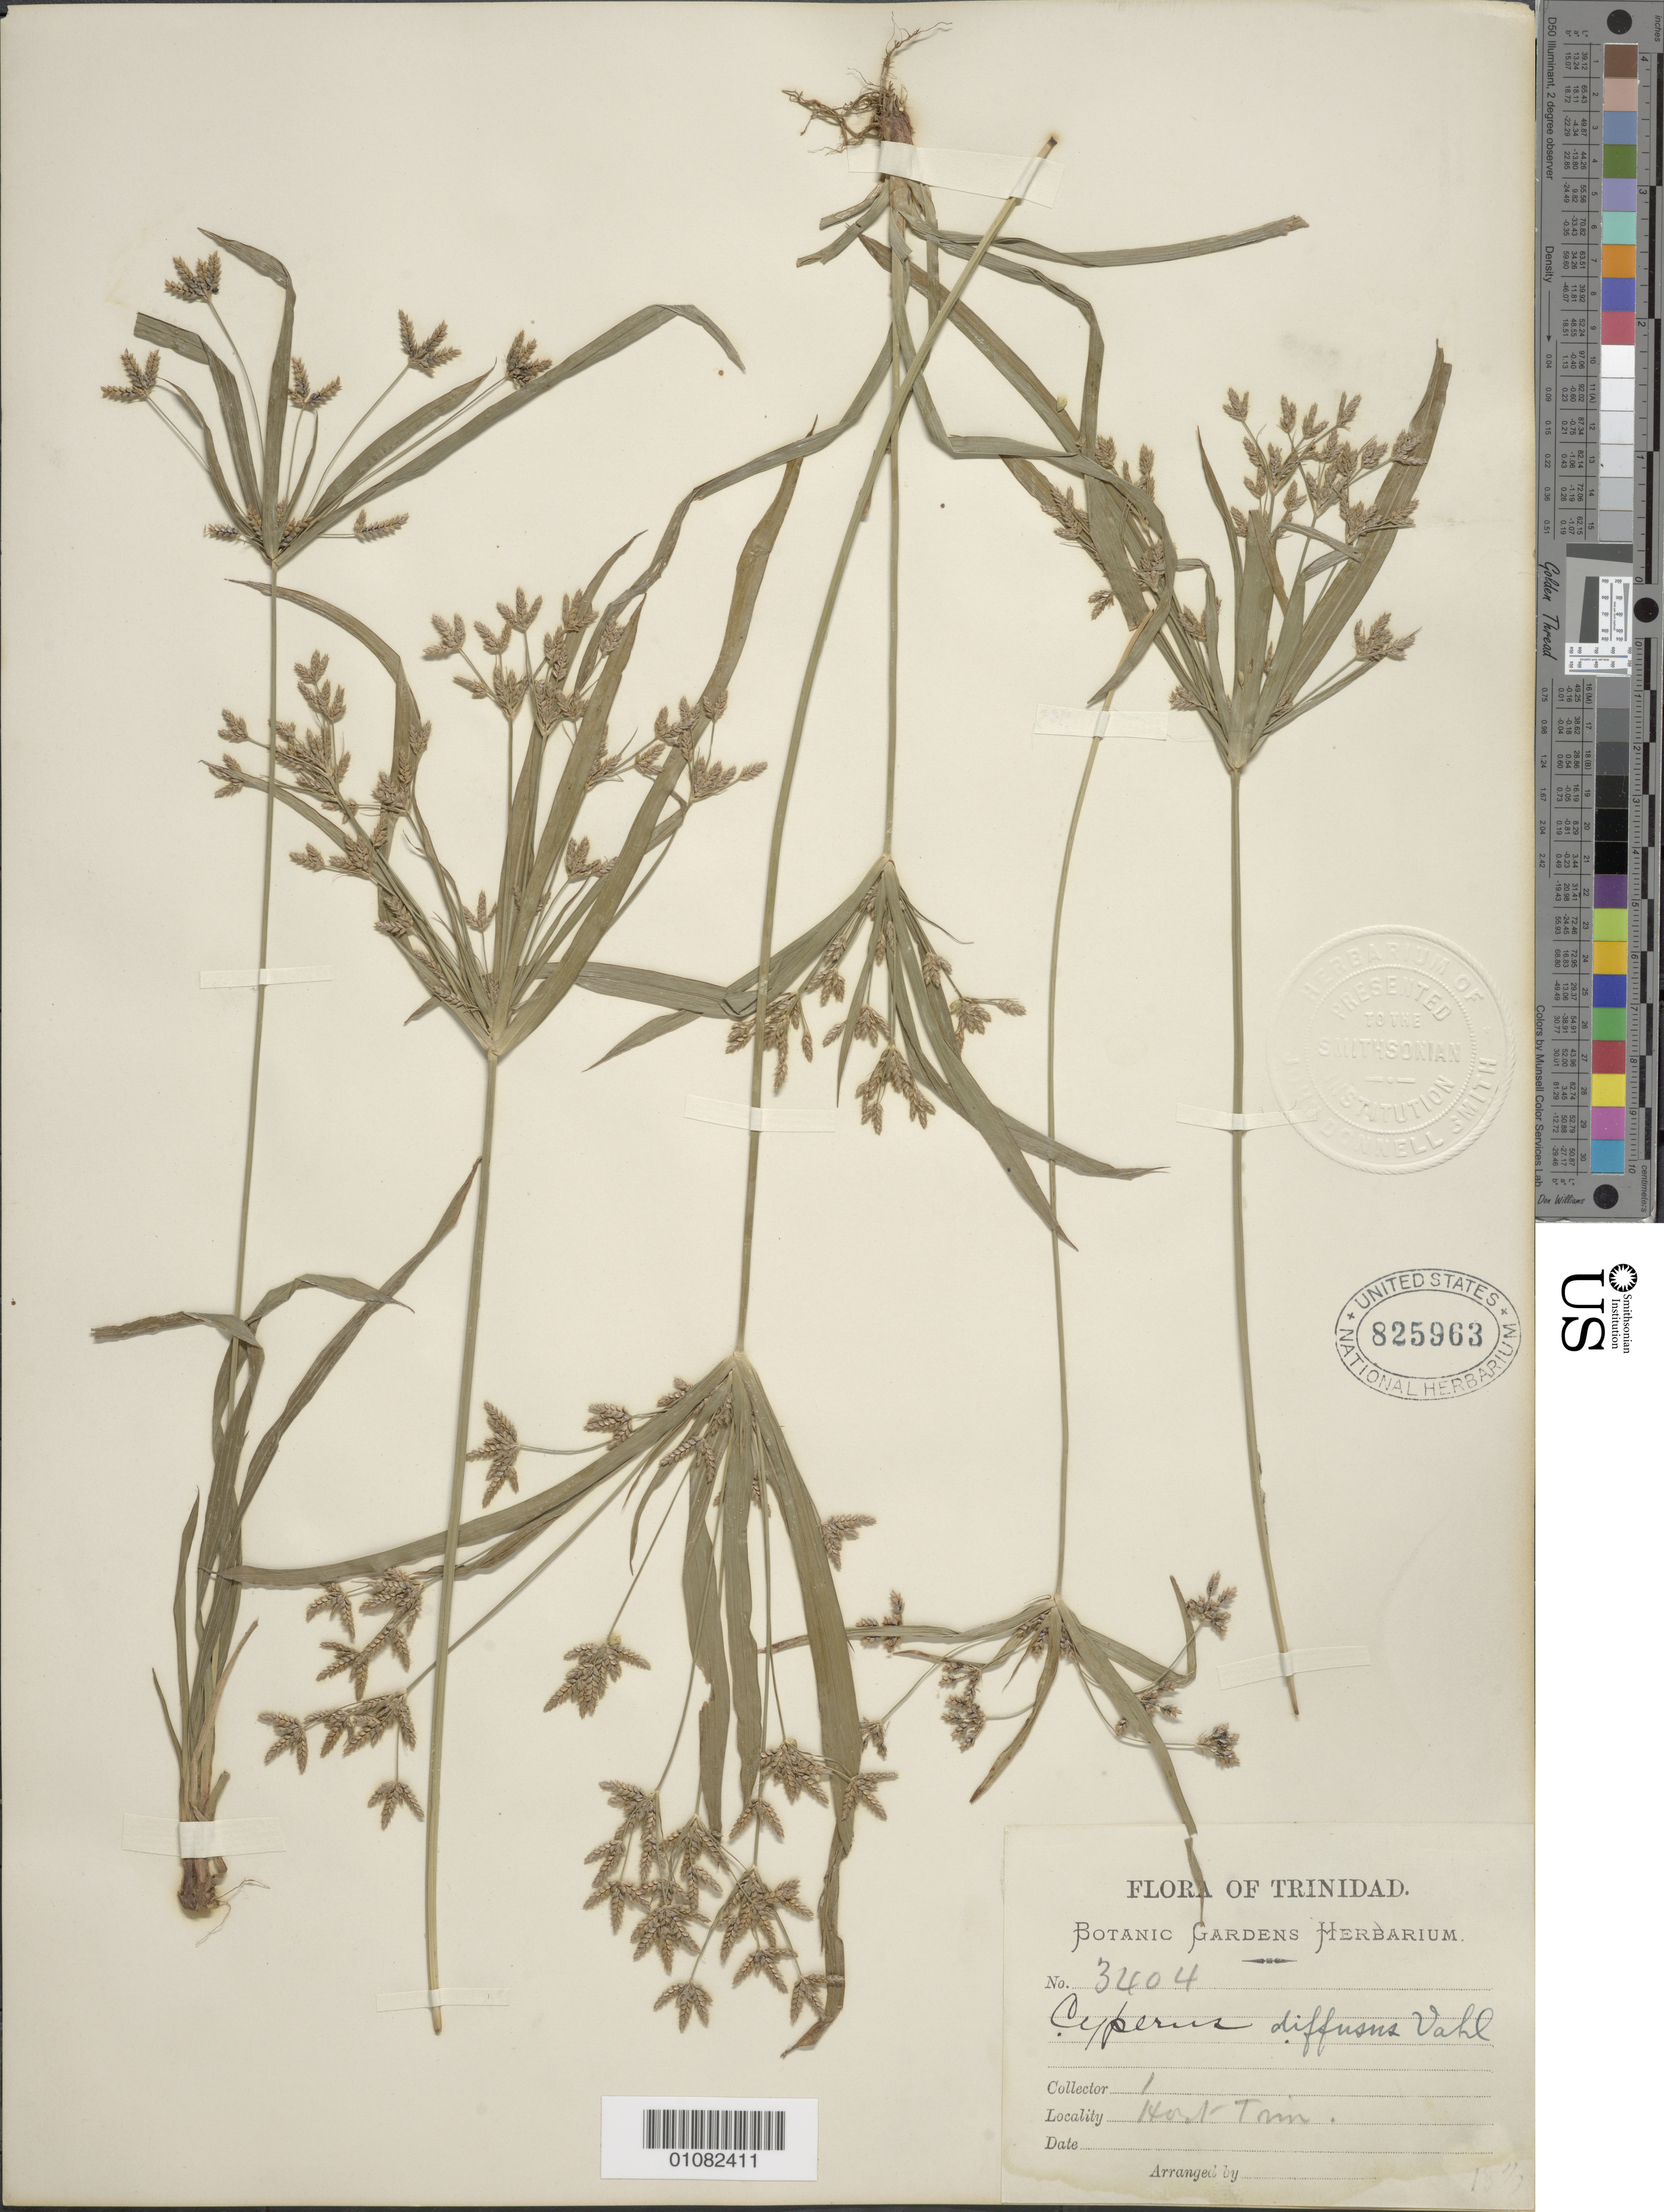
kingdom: Plantae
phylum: Tracheophyta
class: Liliopsida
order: Poales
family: Cyperaceae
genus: Cyperus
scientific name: Cyperus laxus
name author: Lam.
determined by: Strong, Mark T., (BOT), Smithsonian Institution - National Museum of Natural History (UNITED STATES)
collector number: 3404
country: Trinidad and Tobago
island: Trinidad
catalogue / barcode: US 825963